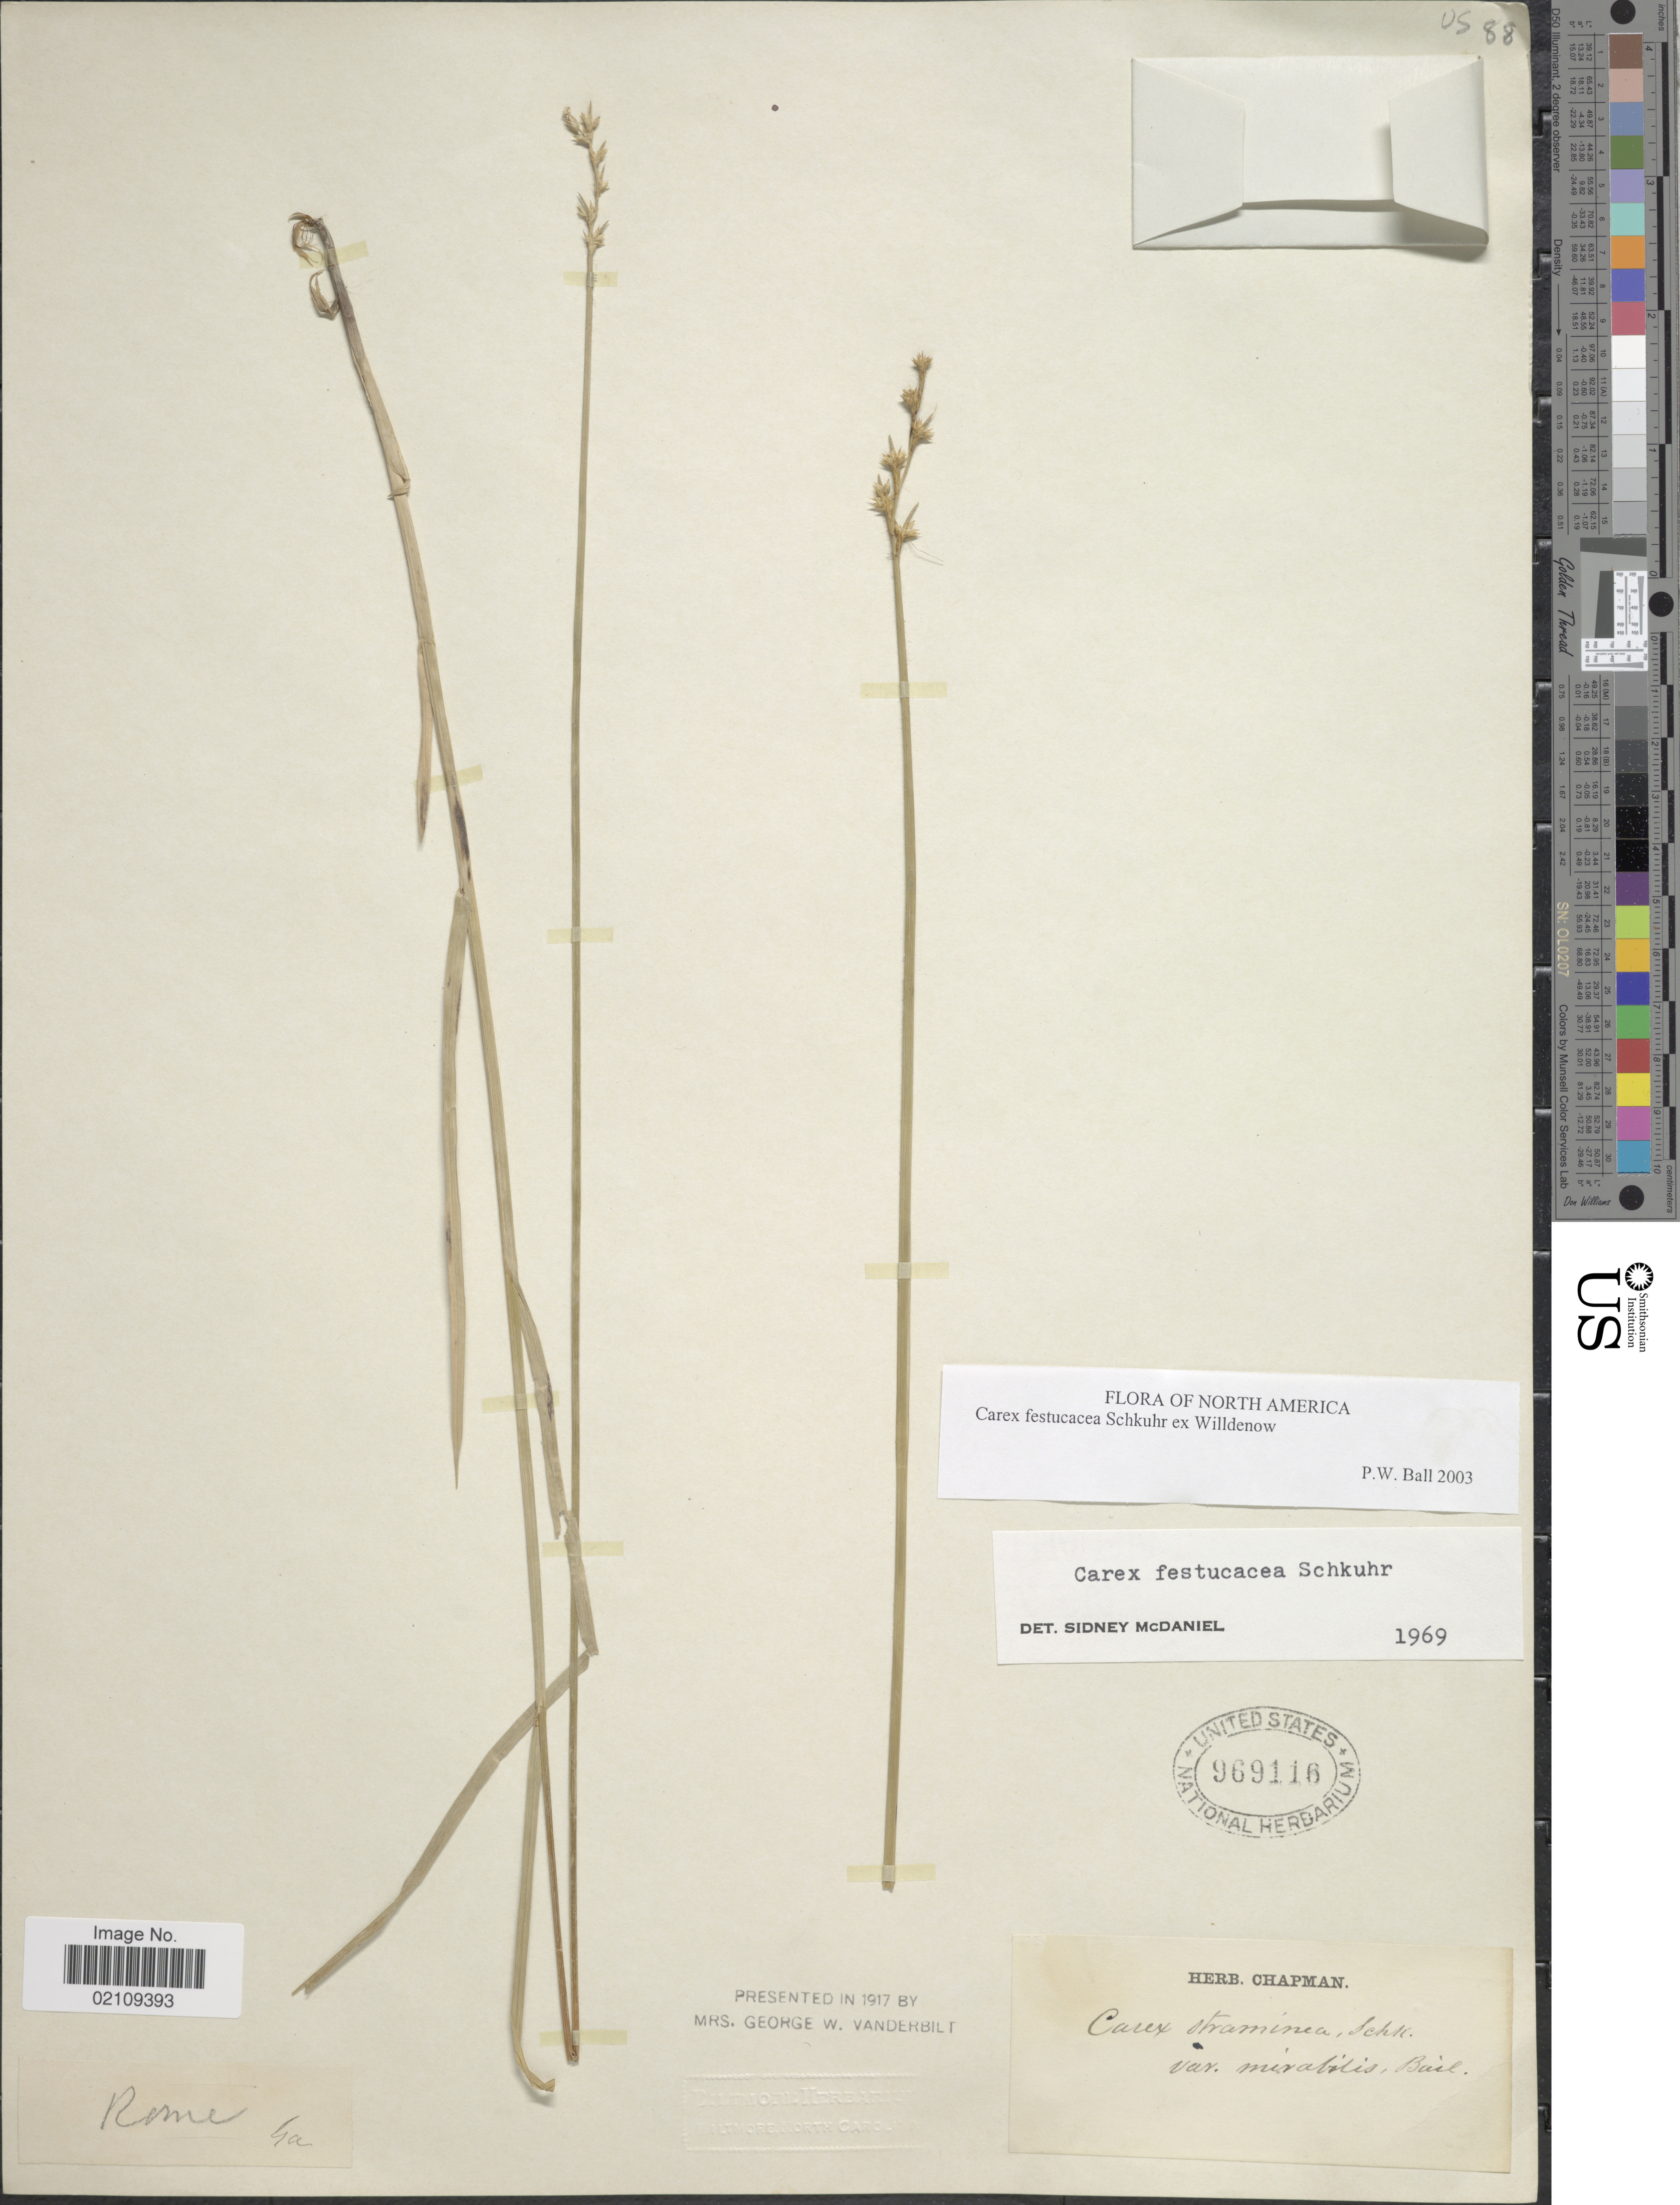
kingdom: Plantae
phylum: Tracheophyta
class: Liliopsida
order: Poales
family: Cyperaceae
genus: Carex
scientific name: Carex festucacea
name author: Willd.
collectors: ex herb. Chapman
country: United States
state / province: Georgia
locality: Rome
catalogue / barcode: US 969116